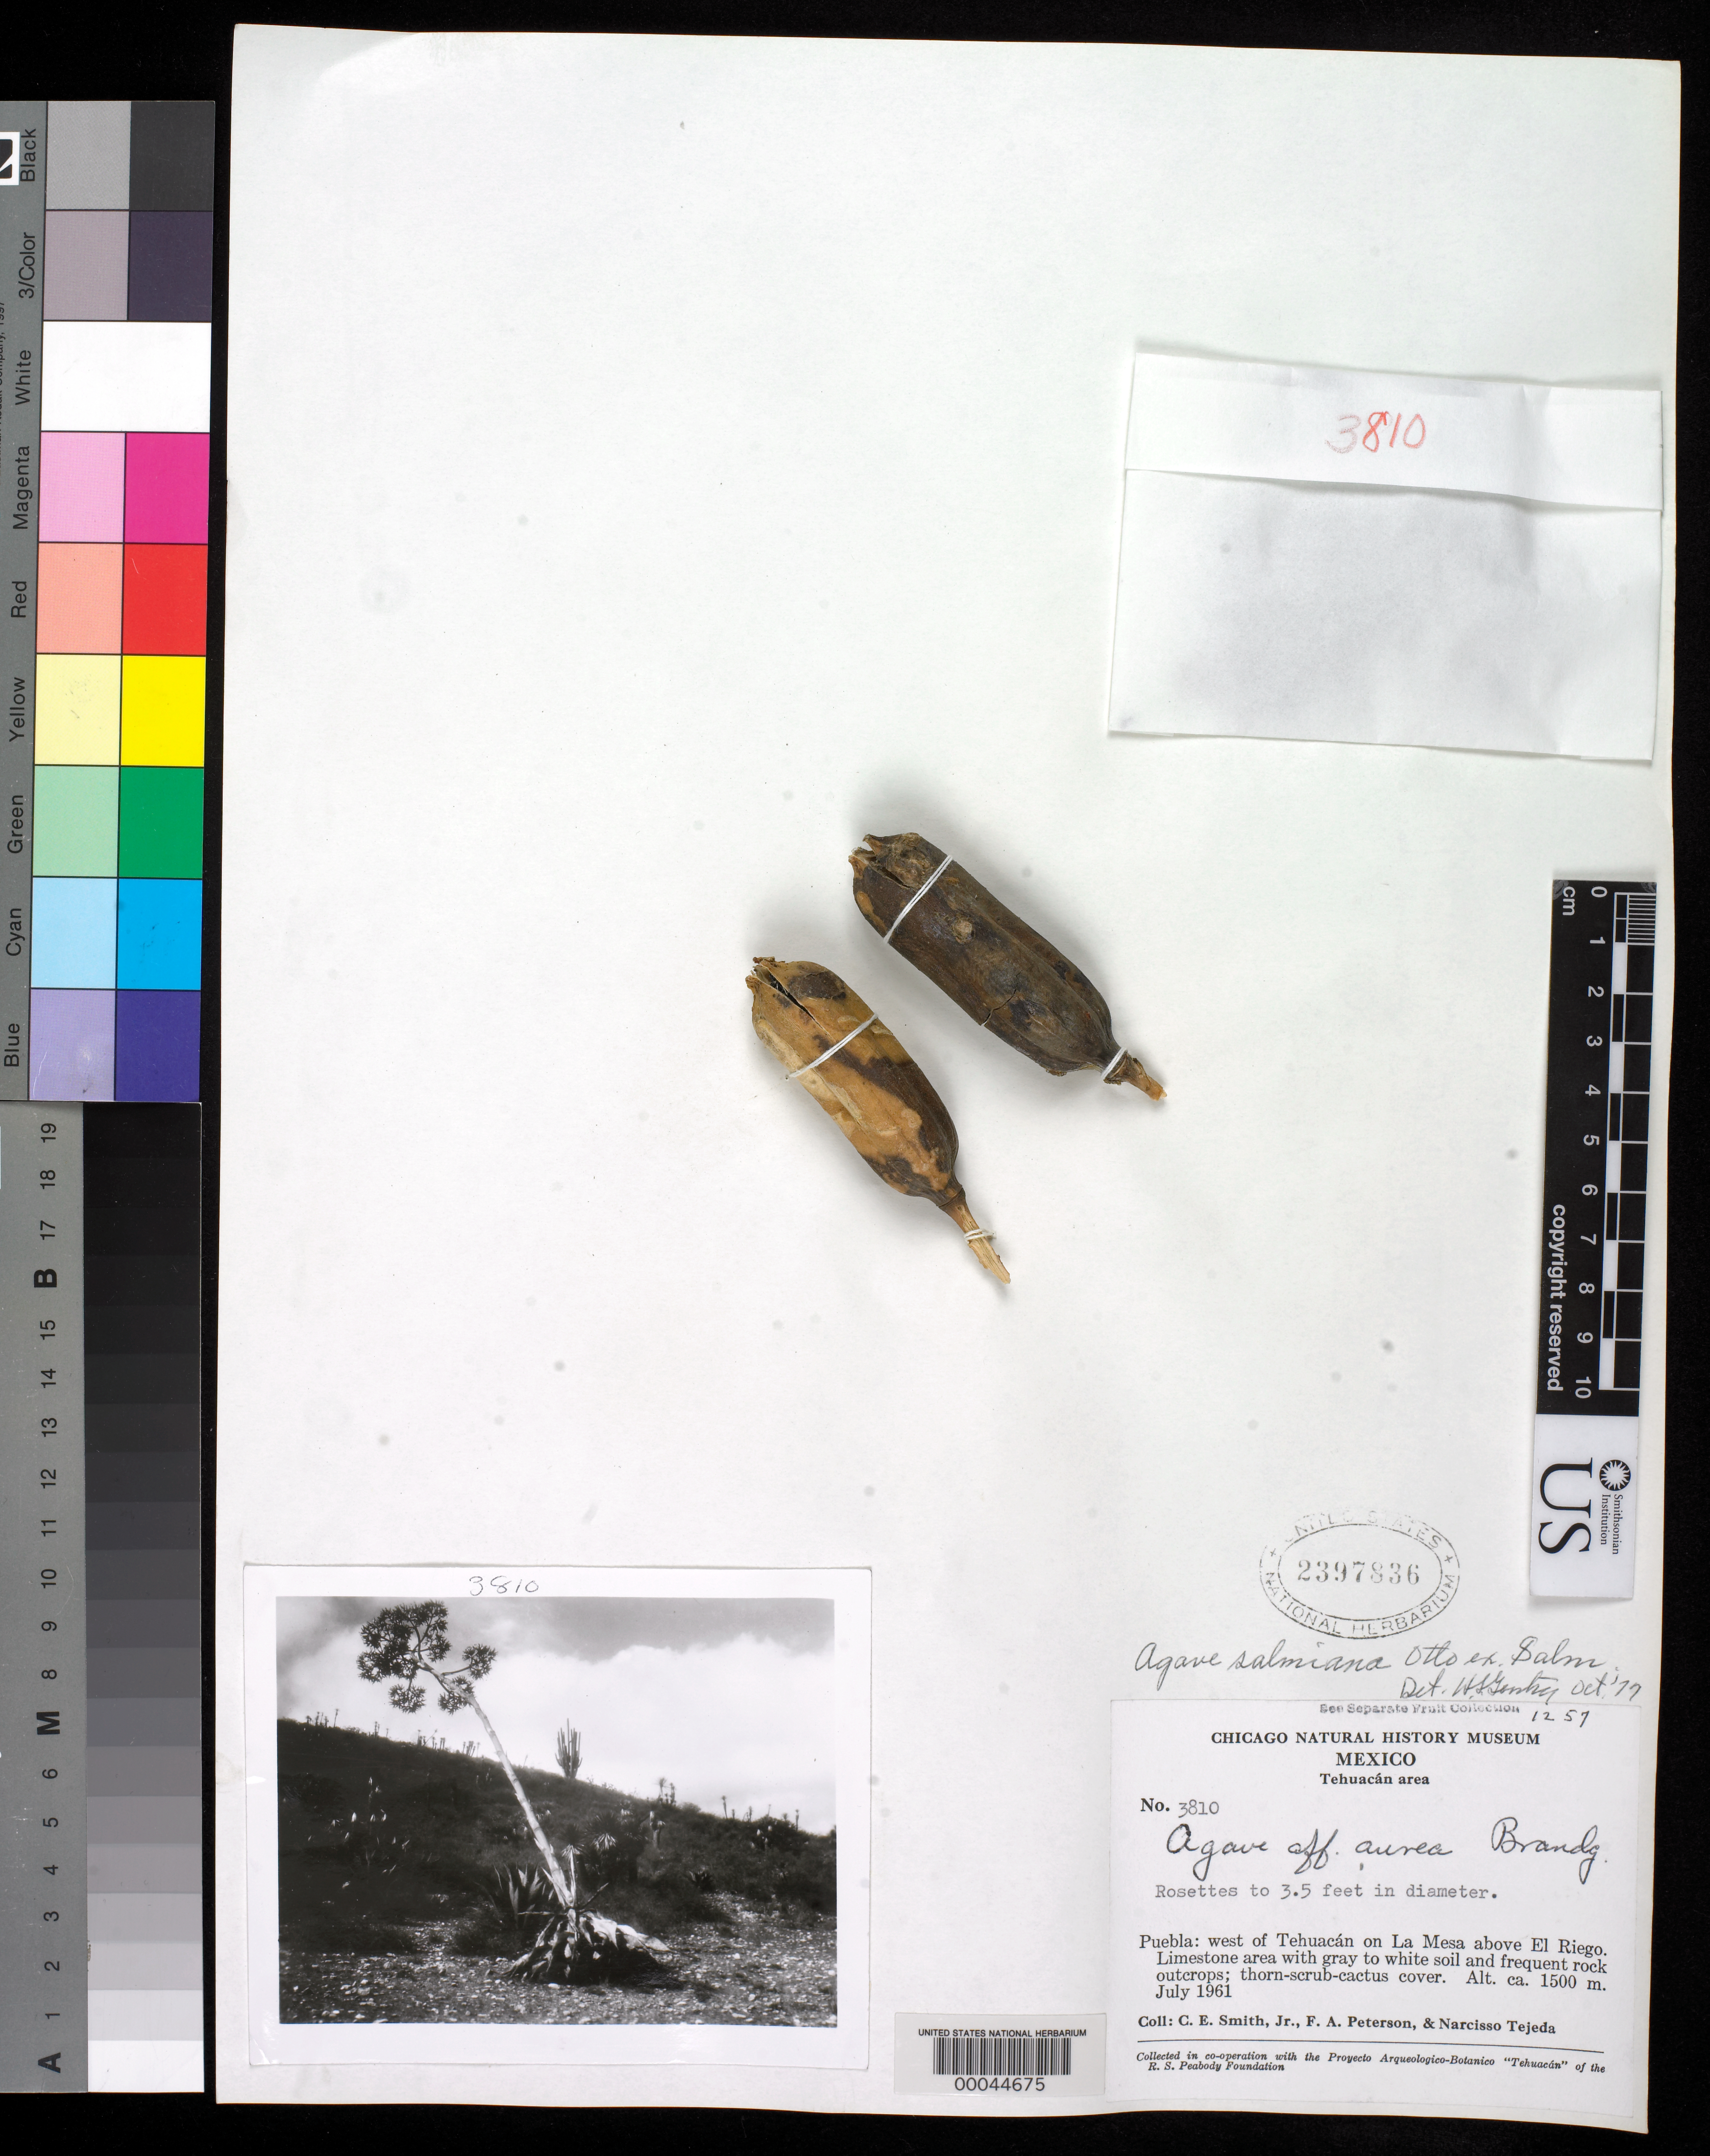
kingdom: Plantae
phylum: Tracheophyta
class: Liliopsida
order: Asparagales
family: Asparagaceae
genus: Agave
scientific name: Agave salmiana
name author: Otto ex Salm-Dyck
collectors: C. E. Smith Jr., F. A. Peterson & N. Tejeda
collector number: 3810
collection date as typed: Jul 1961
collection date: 1961-07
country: Mexico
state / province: Puebla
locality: W of Tehuacan on las mesa above el riego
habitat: Limestone area w/gray to white soil & frequent rock outcrops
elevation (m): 1500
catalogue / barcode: US 2397836